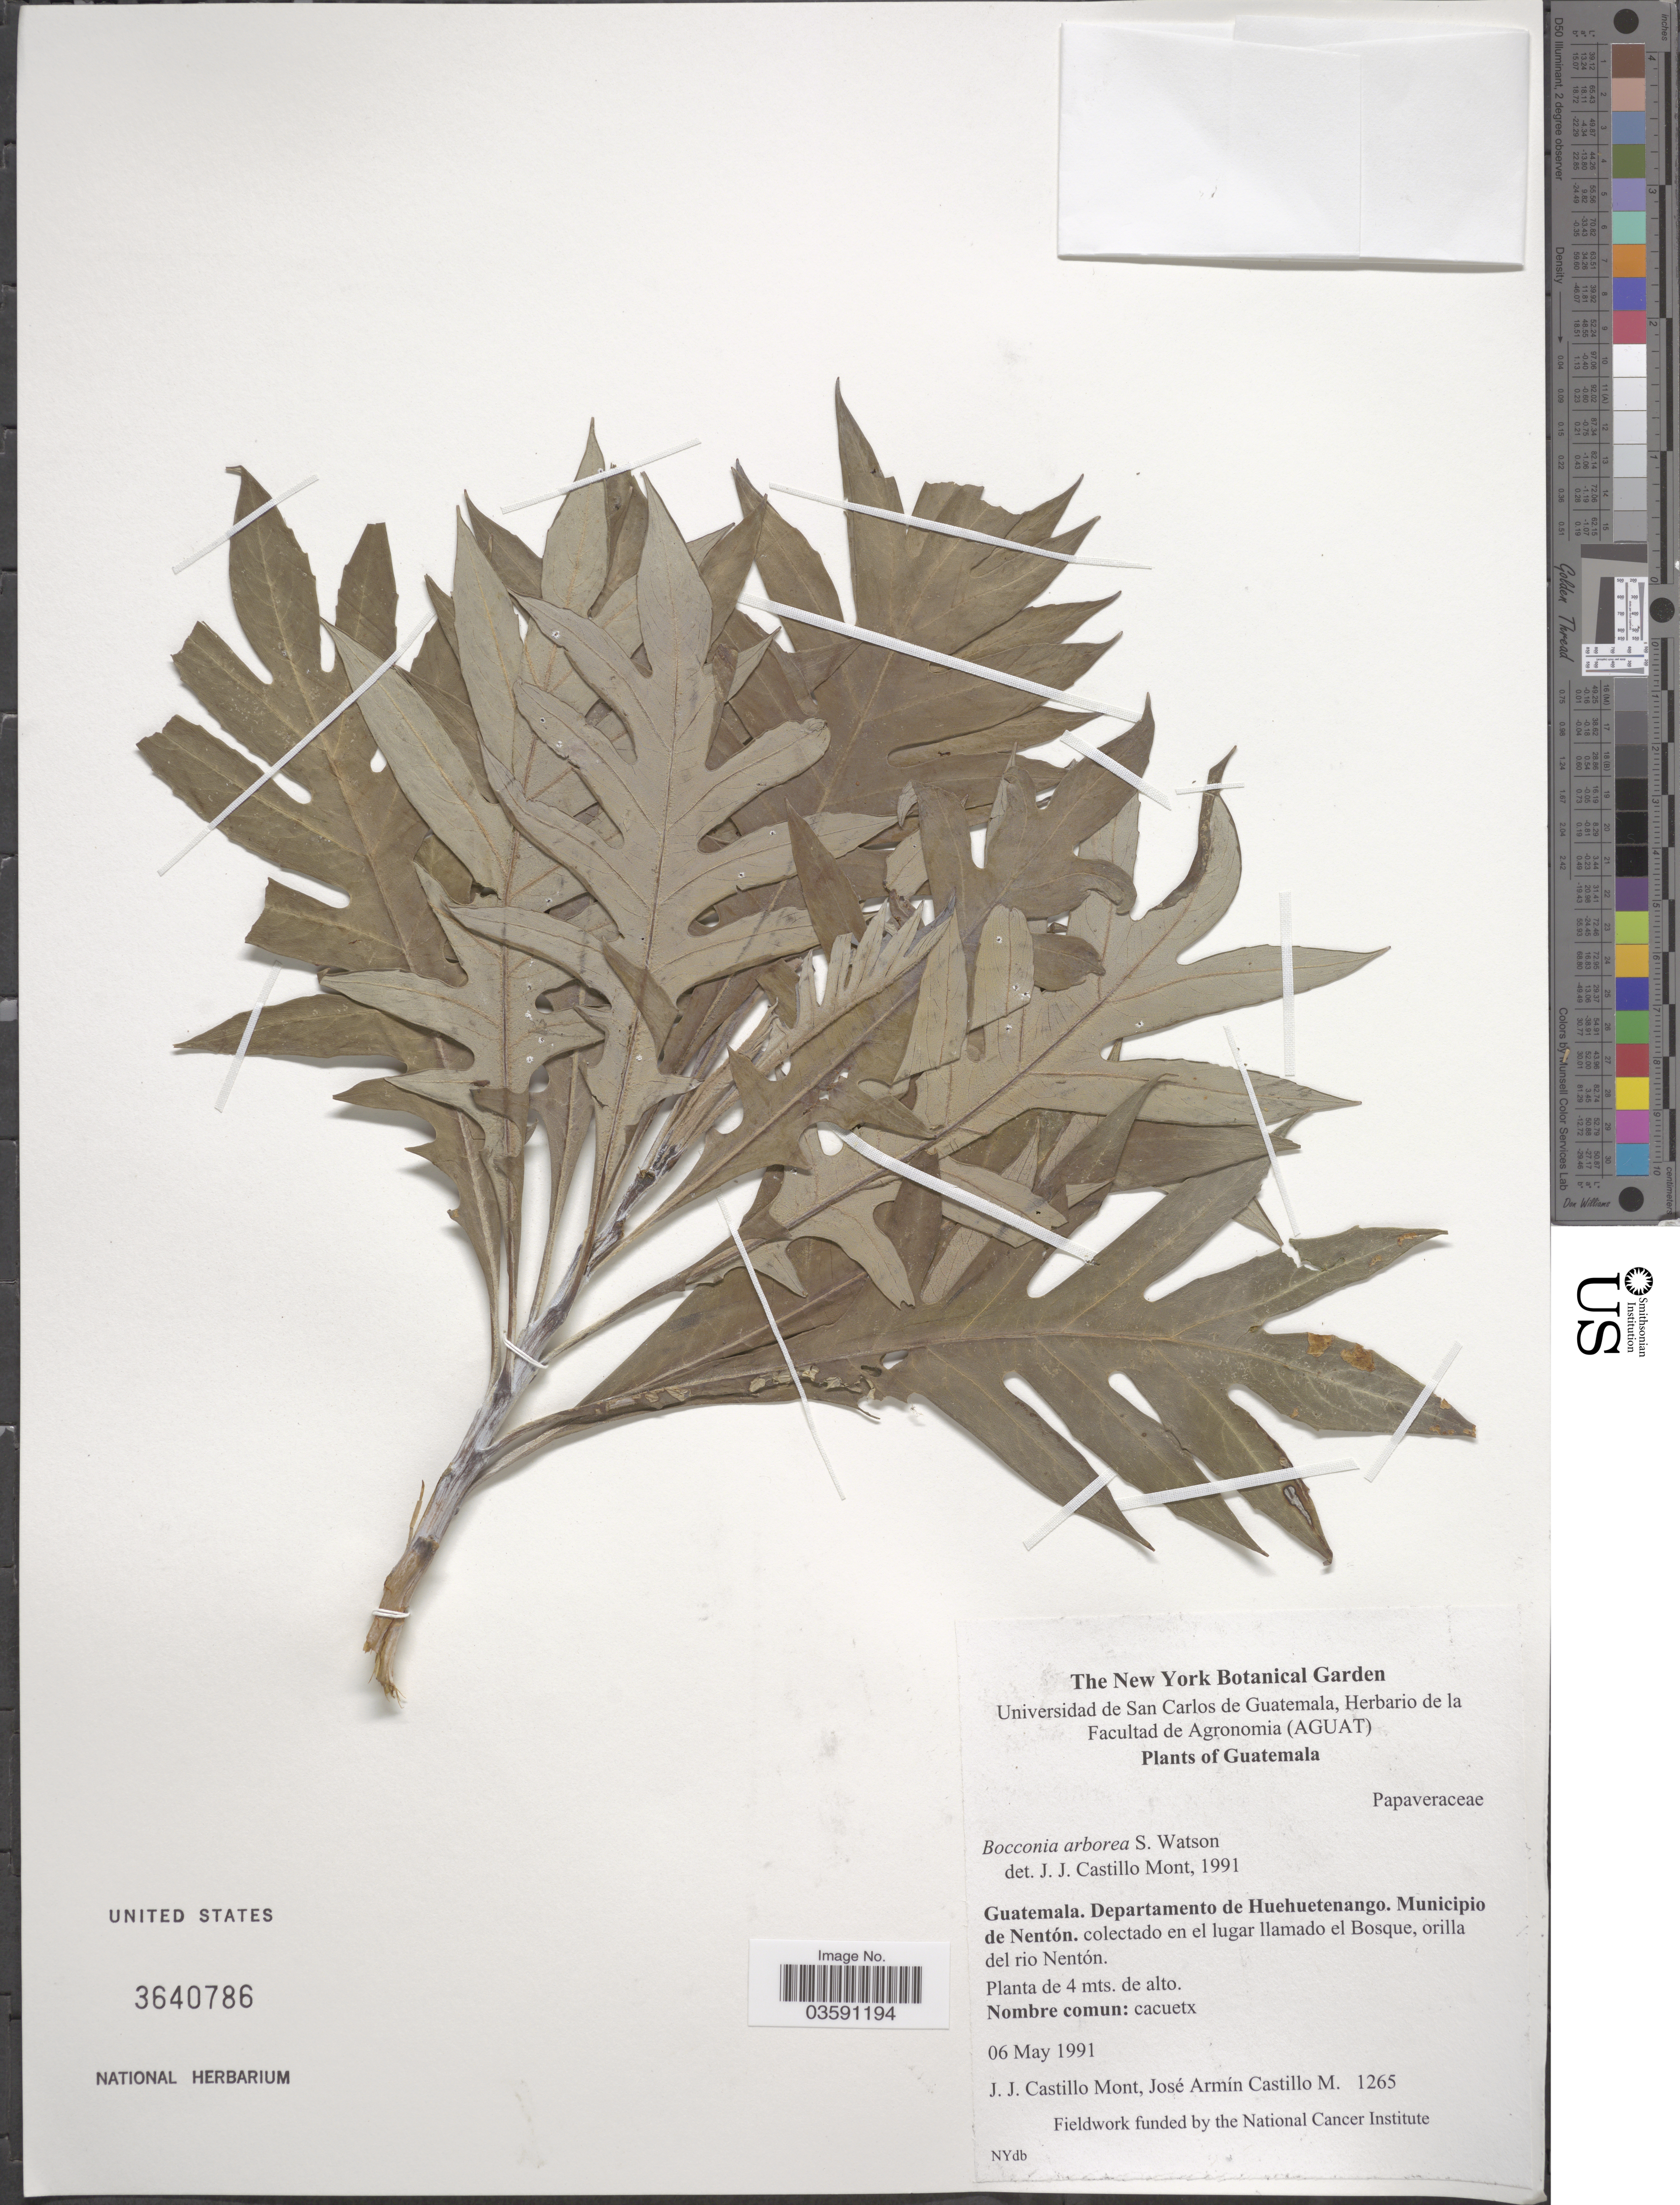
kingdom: Plantae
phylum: Tracheophyta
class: Magnoliopsida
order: Ranunculales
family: Papaveraceae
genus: Bocconia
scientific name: Bocconia arborea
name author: S. Watson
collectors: J. Castillo & J. A. Castillo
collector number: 1265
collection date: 1991-05-06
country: Guatemala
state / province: Huehuetenango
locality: Departamento de Huehuetenango. Municipio de Nentón. Colectado en el lugar llamado el Bosque, orilla del rio Nentón.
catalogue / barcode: US 3640786